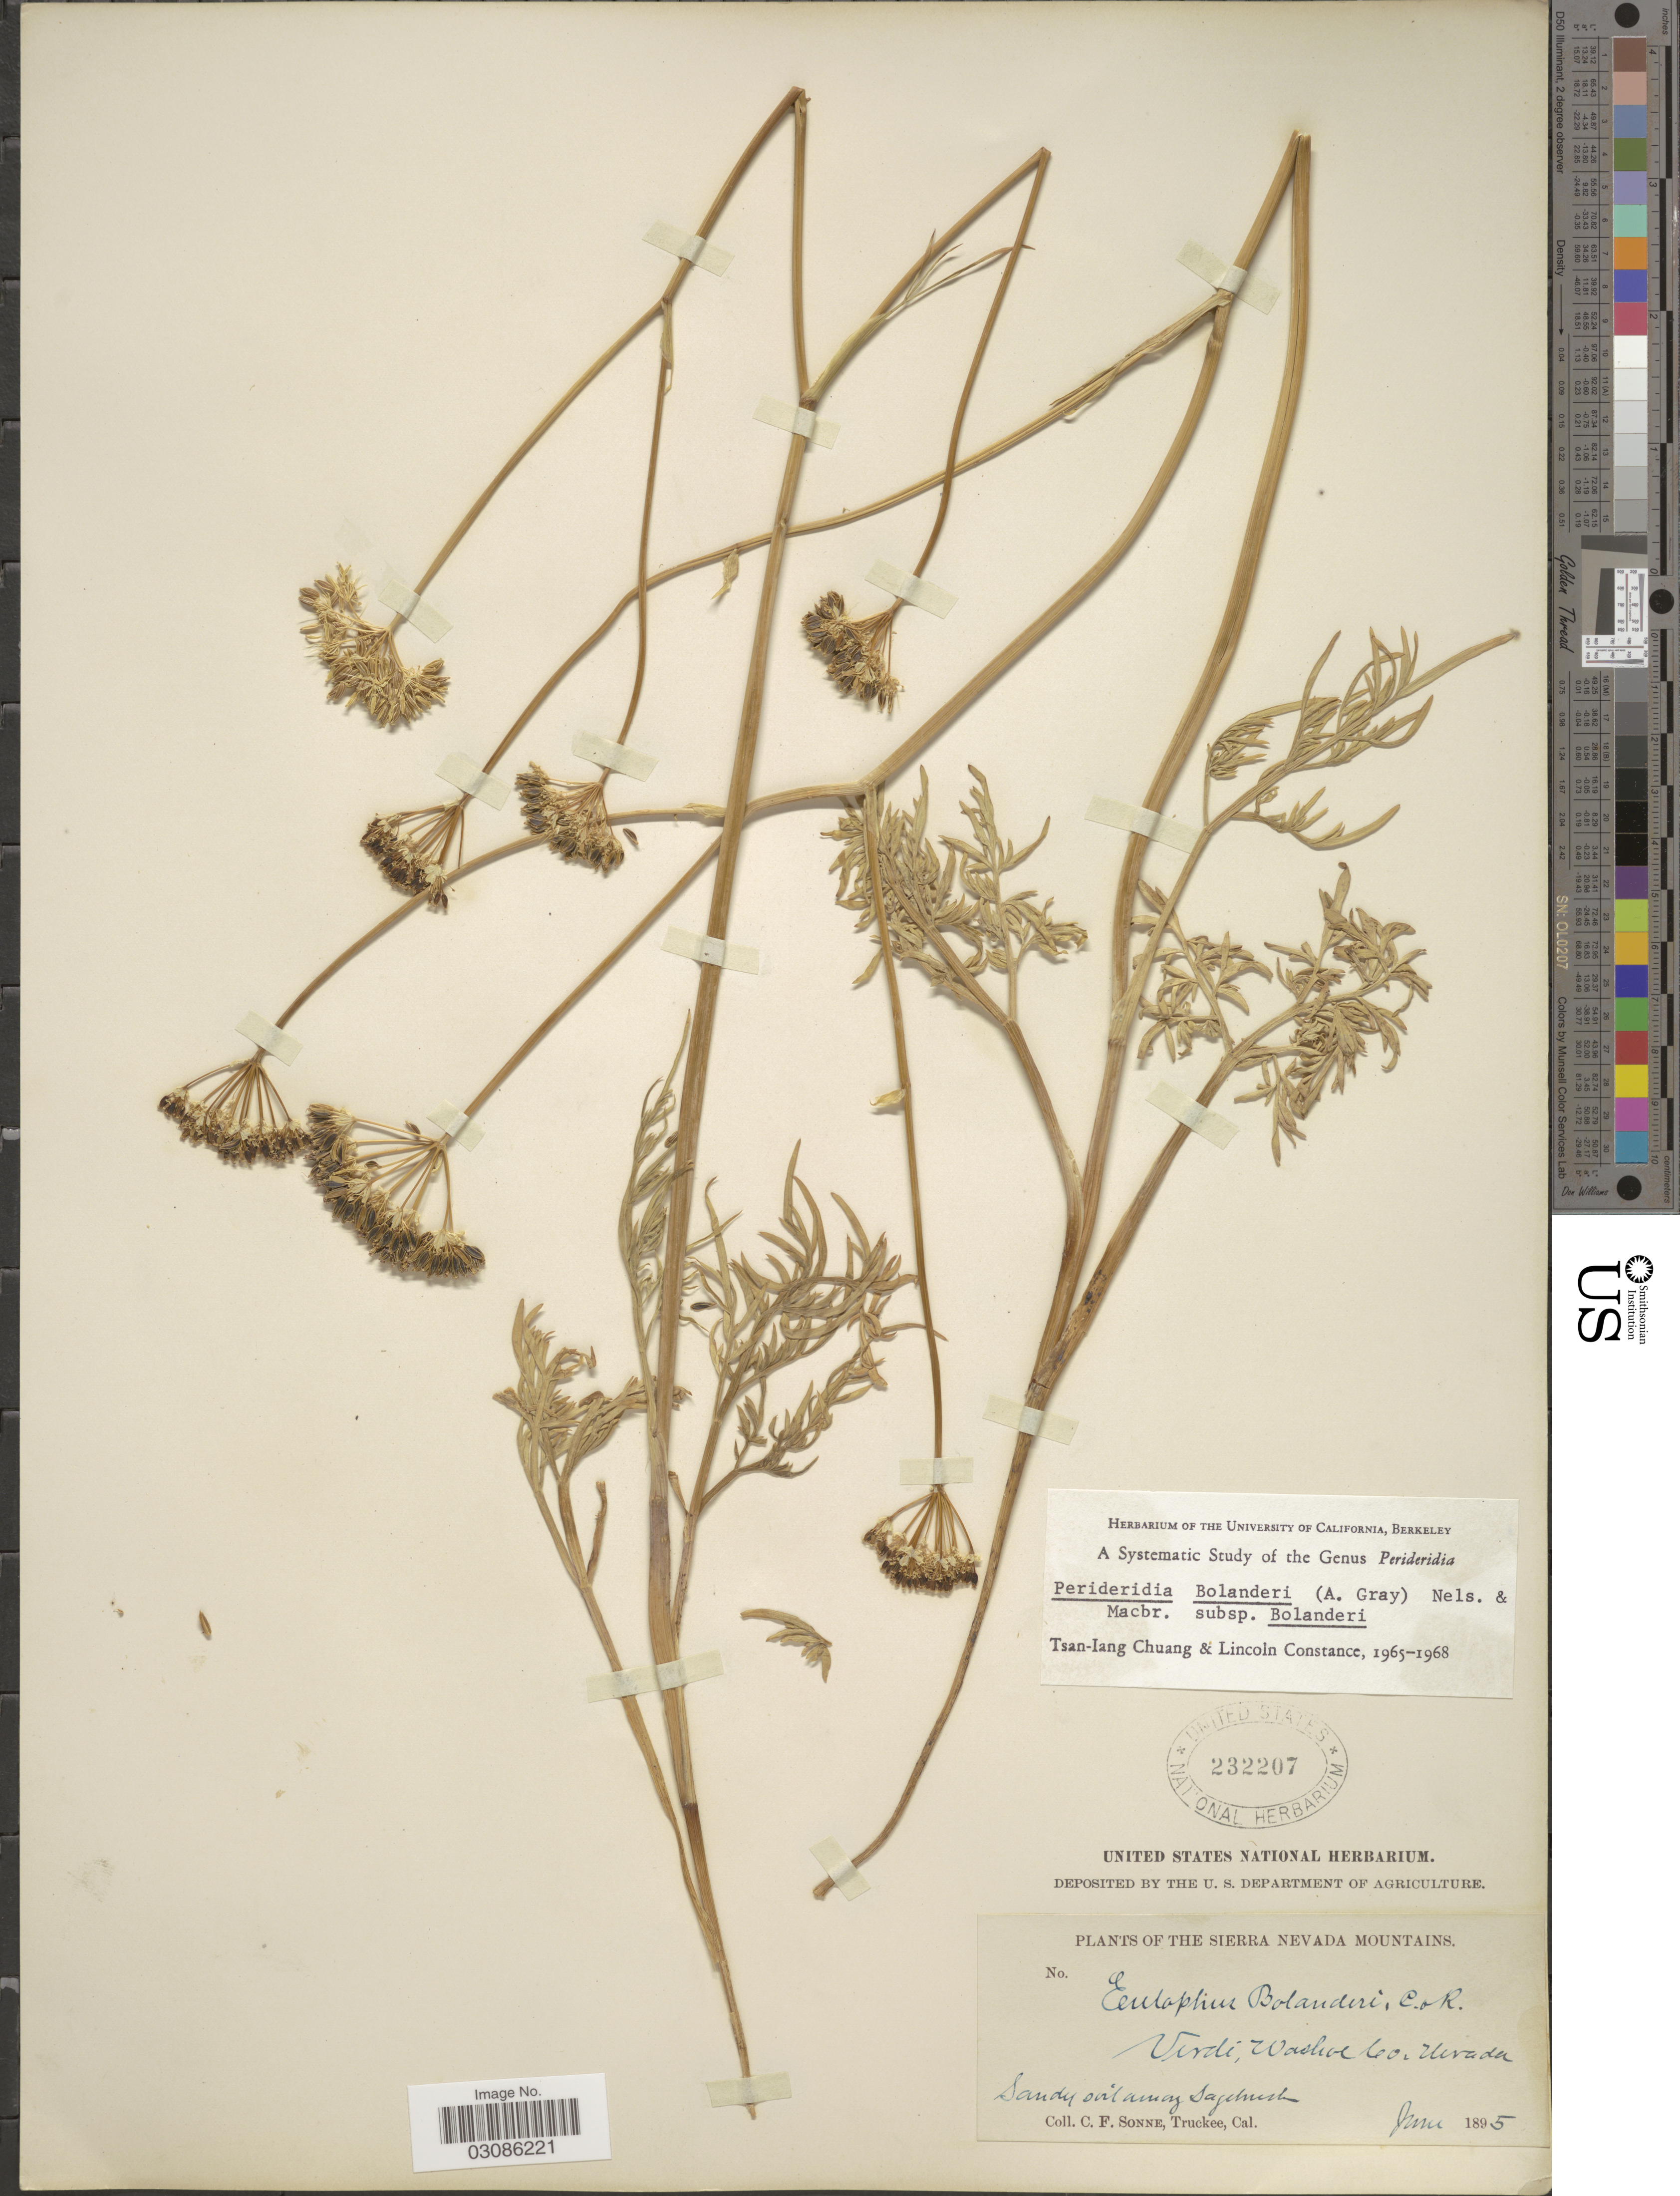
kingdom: Plantae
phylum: Tracheophyta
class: Magnoliopsida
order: Apiales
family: Apiaceae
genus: Perideridia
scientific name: Perideridia bolanderi subsp. bolanderi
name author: (A. Gray) A. Nelson & J.F. Macbr.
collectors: C. Sonne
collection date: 1895-06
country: United States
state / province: Nevada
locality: The Sierra Nevada Mountains, Verdi, Washoe Co.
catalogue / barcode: US 232207